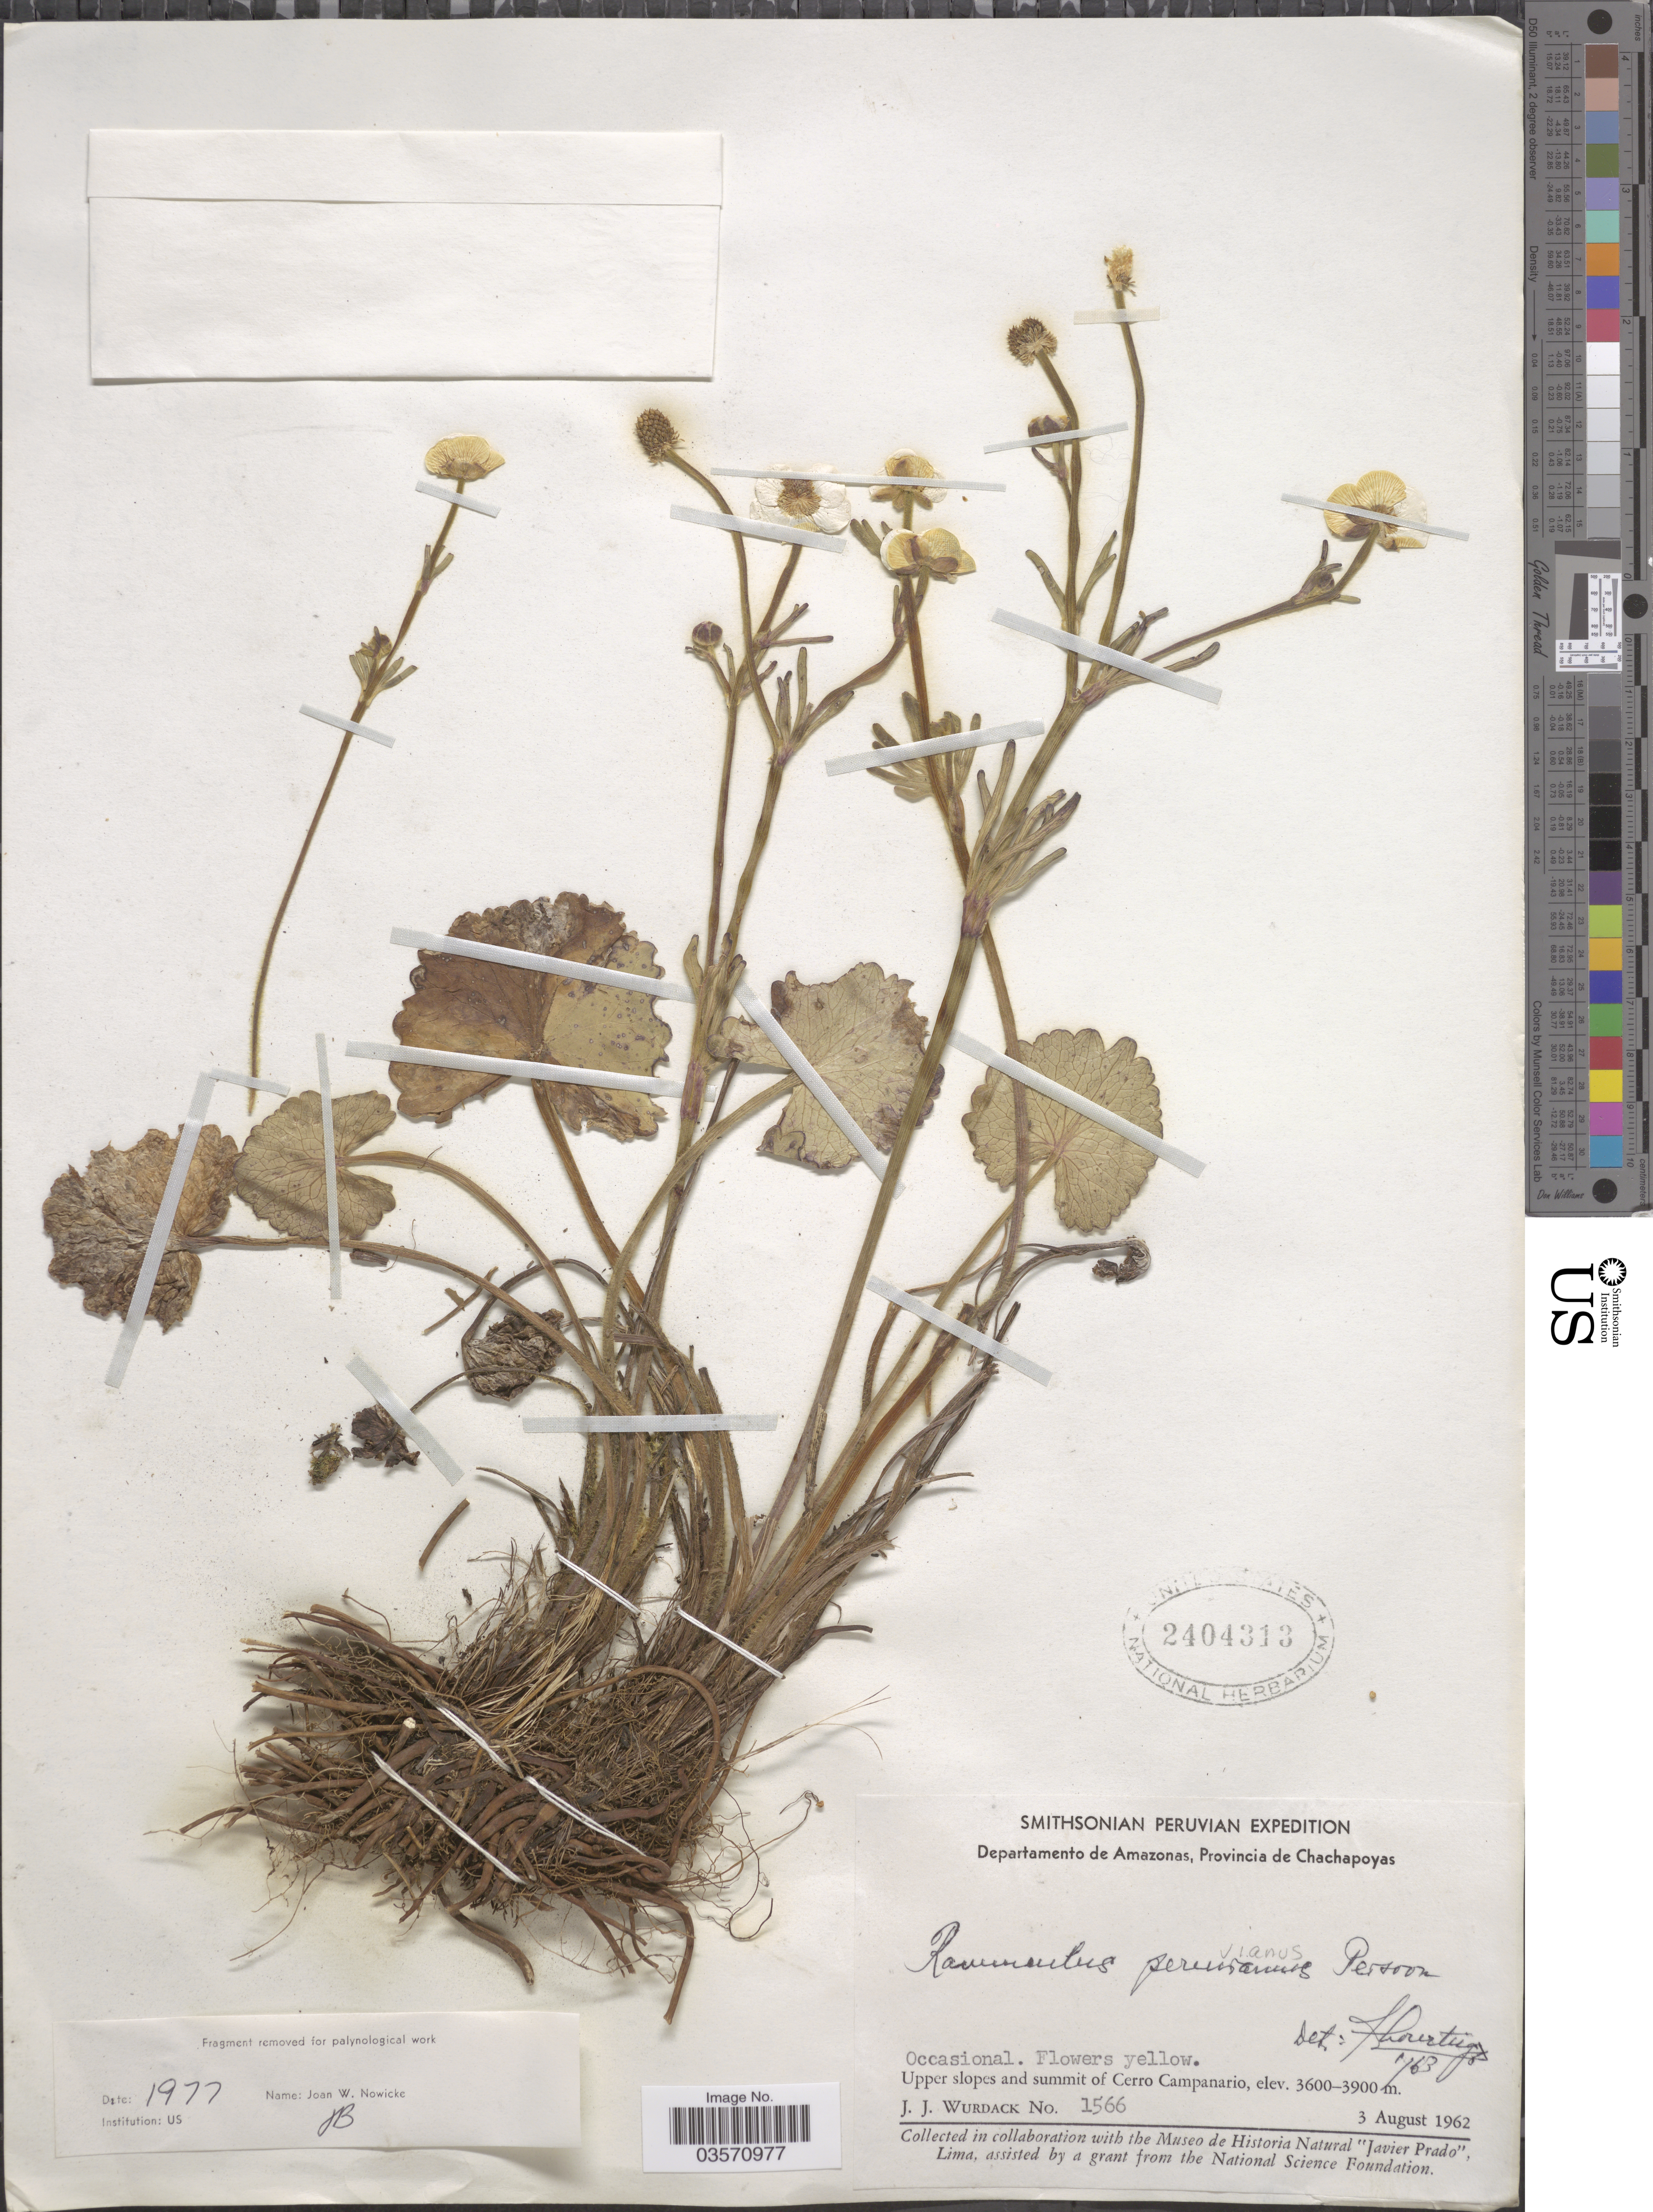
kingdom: Plantae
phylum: Tracheophyta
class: Magnoliopsida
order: Ranunculales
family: Ranunculaceae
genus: Ranunculus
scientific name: Ranunculus peruvianus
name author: Pers.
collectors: J. J. Wurdack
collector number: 1566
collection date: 1962-08-03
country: Peru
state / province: Amazonas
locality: Departamento de Amazonas, Provincia de Chachapoyas. Upper slopes and summit of Cerro Campanario.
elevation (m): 3600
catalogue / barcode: US 2404313